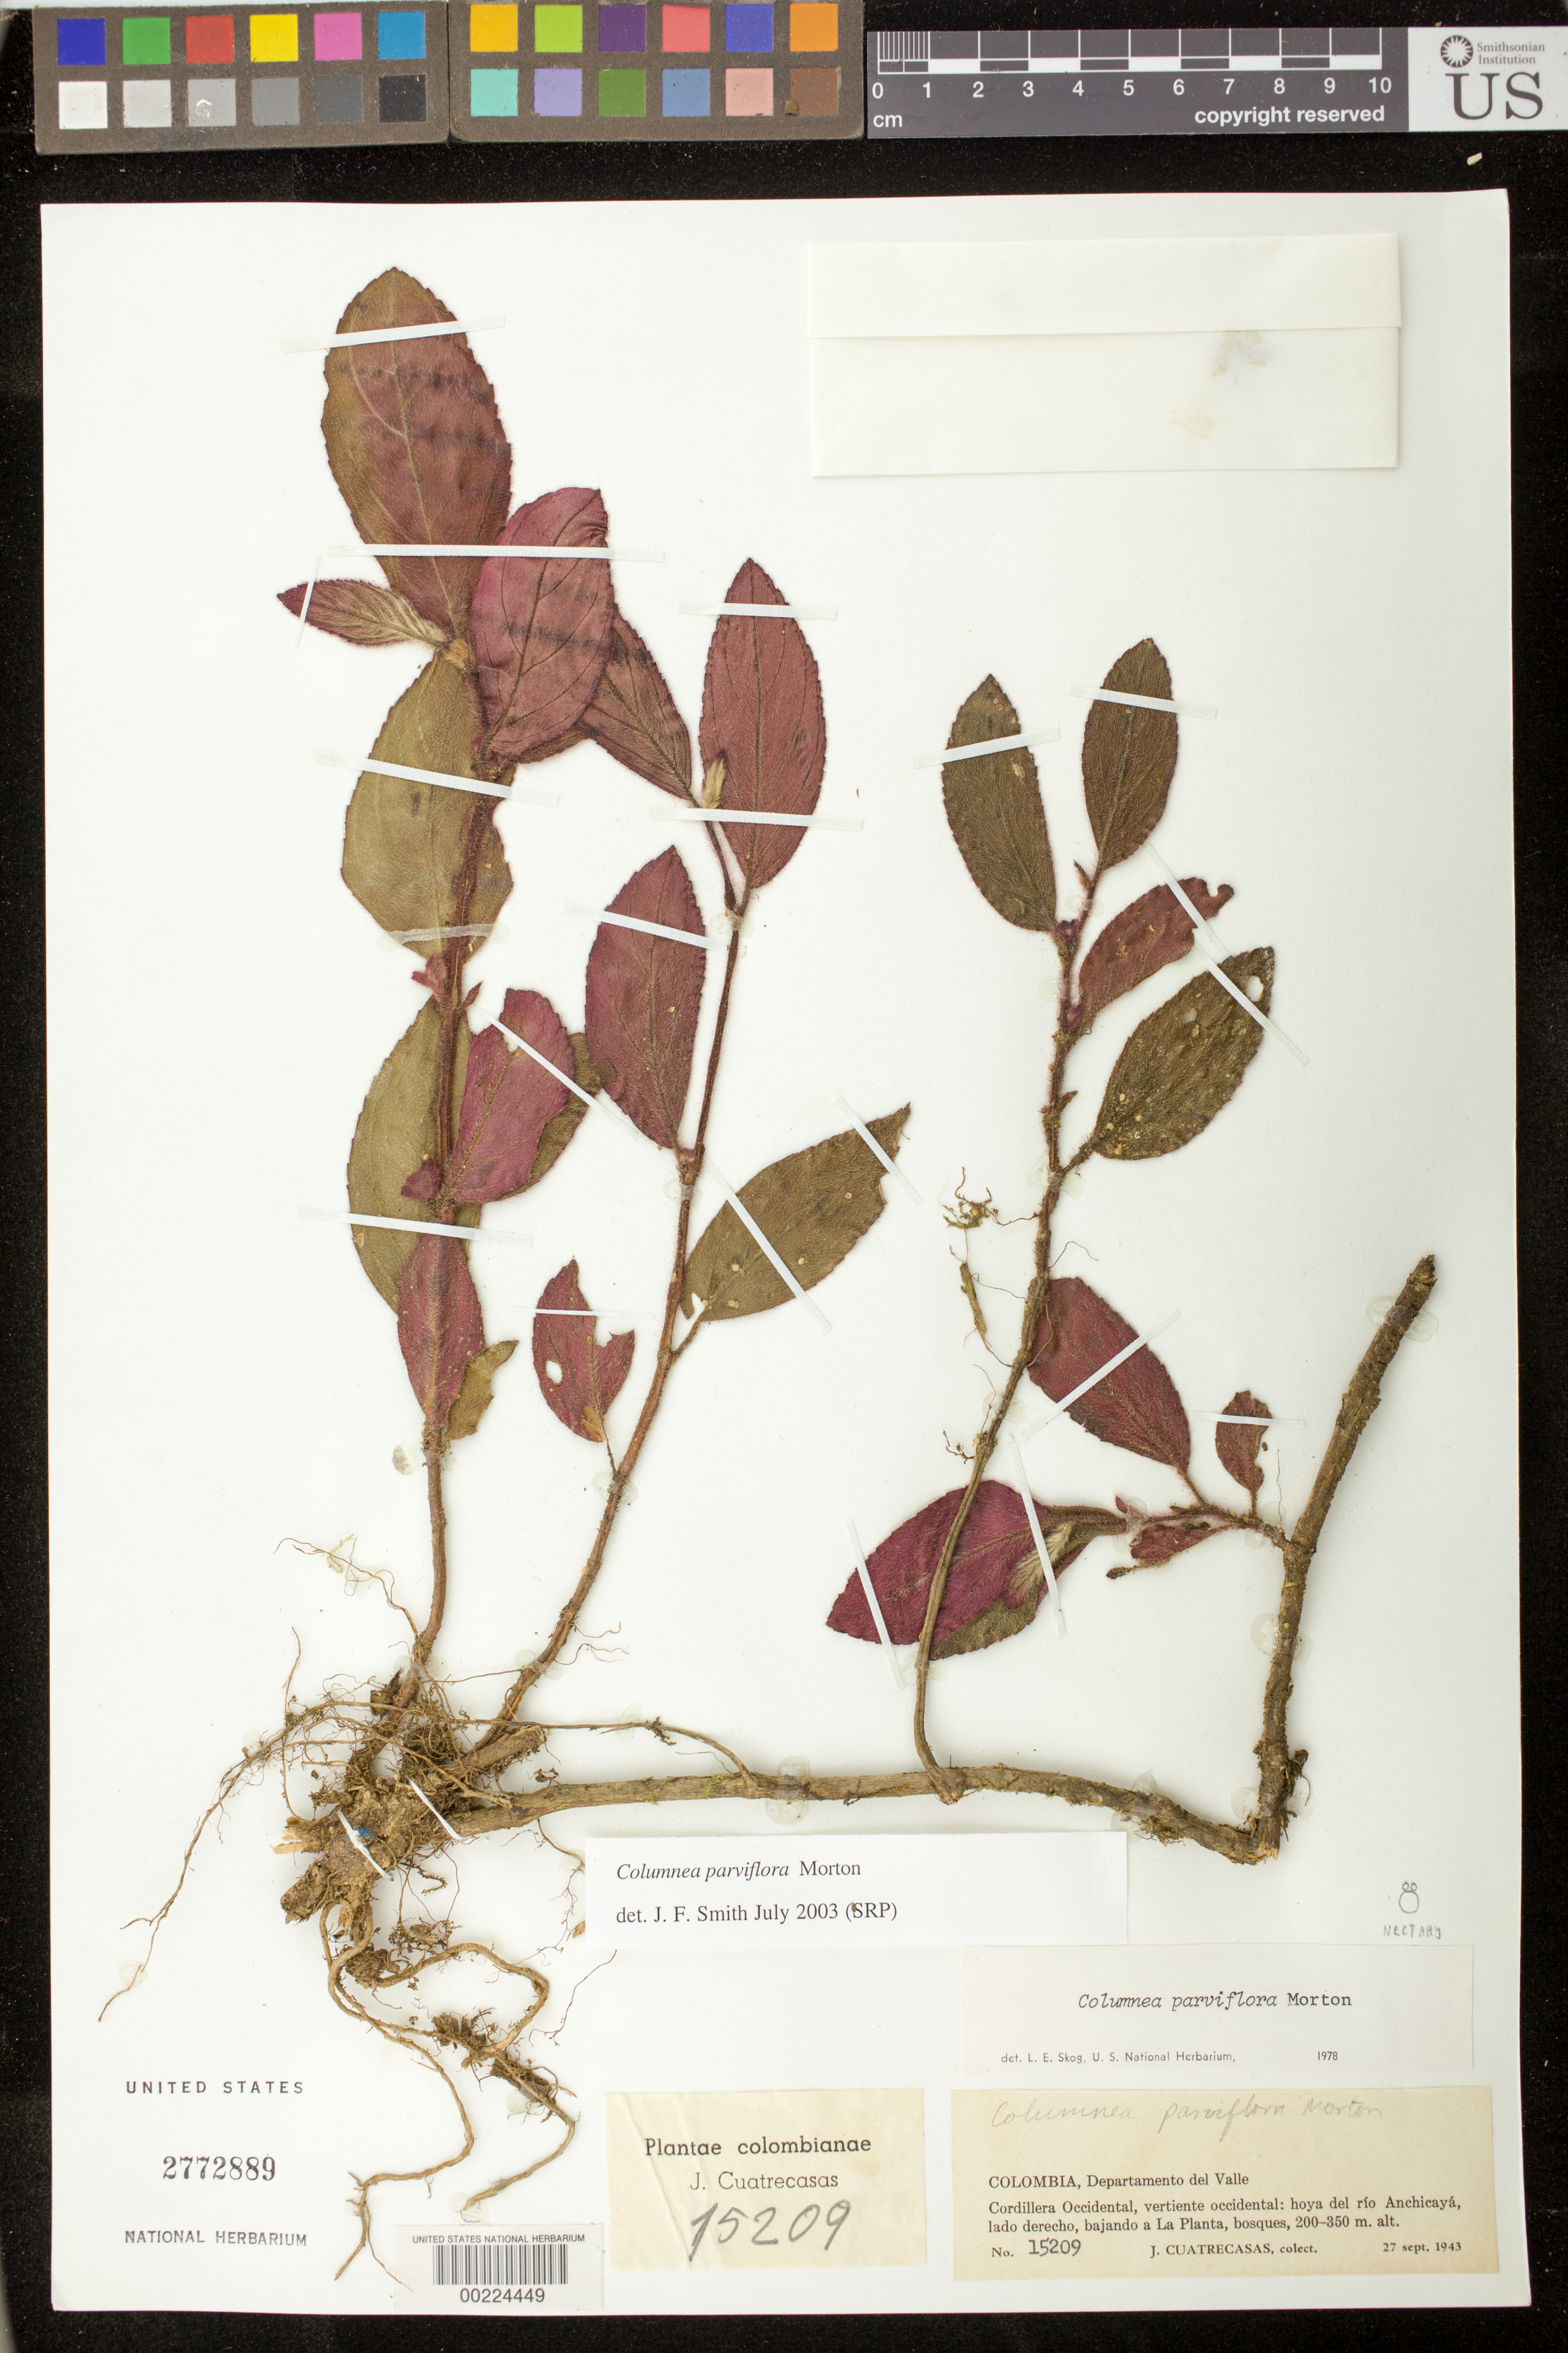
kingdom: Plantae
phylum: Tracheophyta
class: Magnoliopsida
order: Lamiales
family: Gesneriaceae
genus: Columnea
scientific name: Columnea herthae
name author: Mansf.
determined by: Clark, J. L.; Skog, Laurence E.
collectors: J. Cuatrecasas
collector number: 15209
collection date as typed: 27 Sep 1943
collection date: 1943-09-27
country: Colombia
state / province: Valle del Cauca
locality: Cordillera Occidental, western slope, valley of Rio Anchicaya, right bank, bajando to La Planta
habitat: Forests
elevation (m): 200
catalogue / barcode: US 2772889